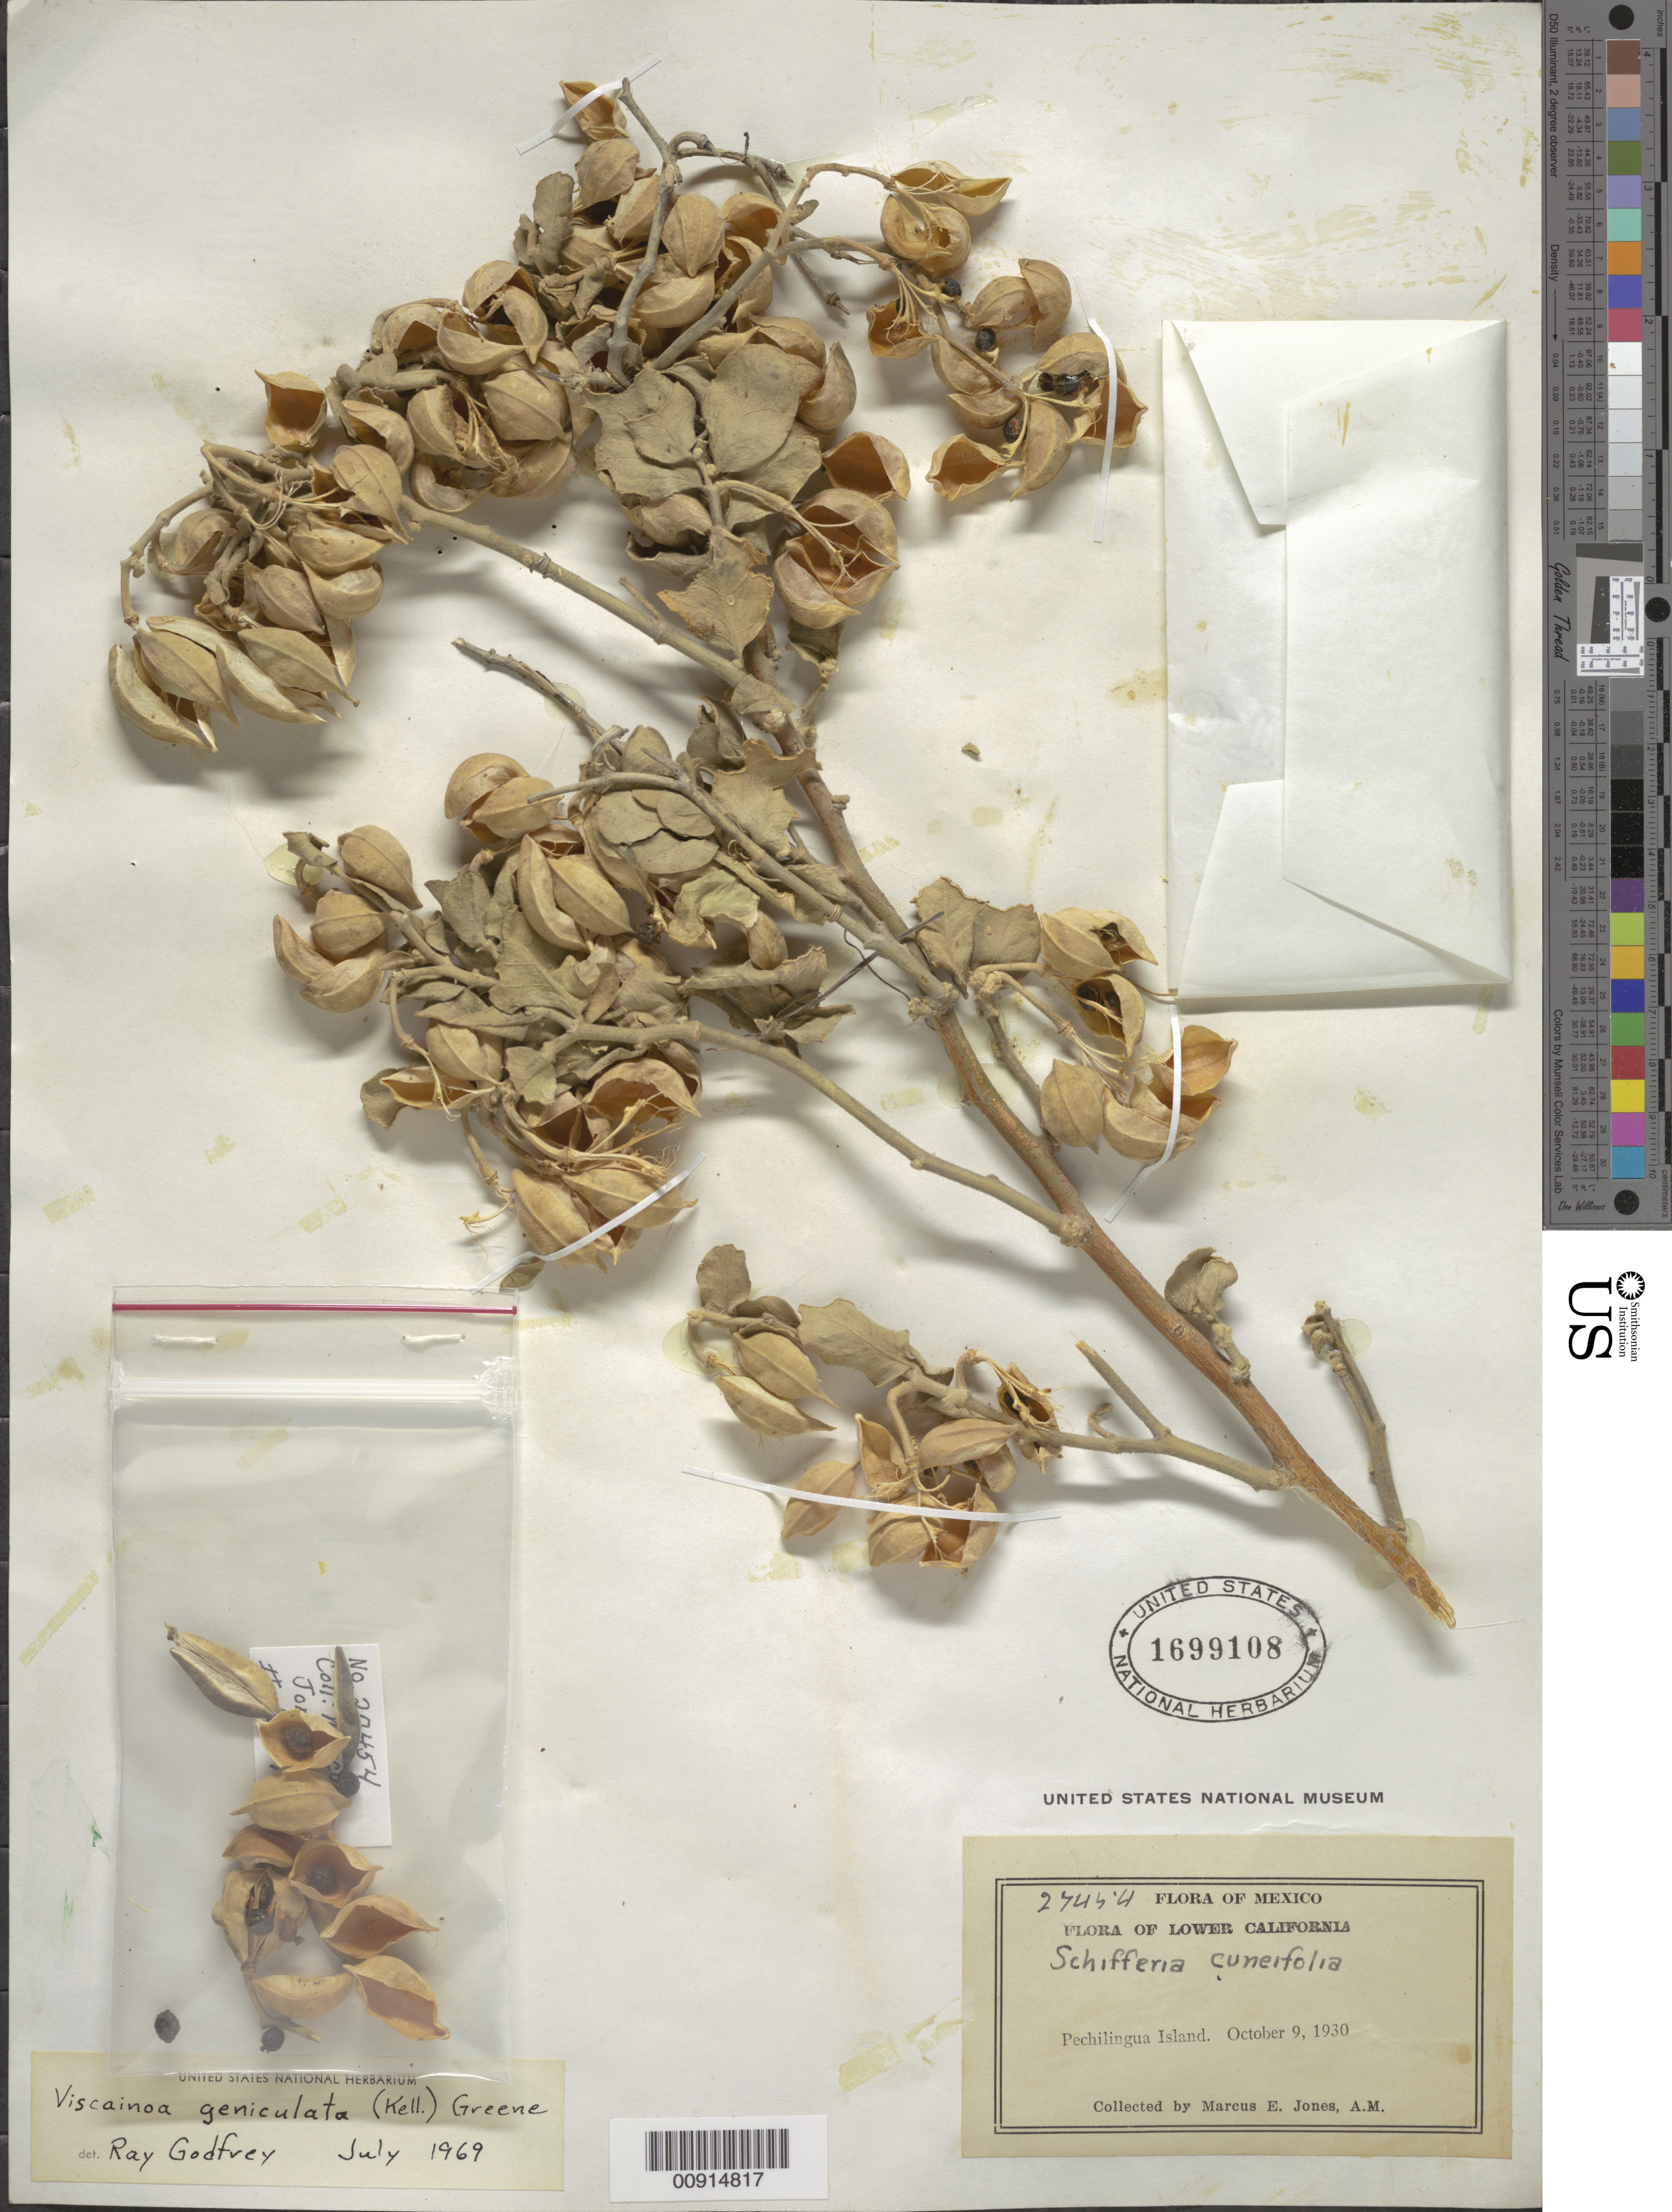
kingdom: Plantae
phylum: Tracheophyta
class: Magnoliopsida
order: Zygophyllales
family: Zygophyllaceae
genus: Viscainoa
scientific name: Viscainoa geniculata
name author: (Kellogg) Greene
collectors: M. E. Jones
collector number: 27454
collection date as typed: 09 Oct 1930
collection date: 1930-10-09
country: Mexico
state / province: Baja California Sur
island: Isla Pichilinque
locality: Pechilingua [sic] Island. Lower California.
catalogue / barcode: US 1699108